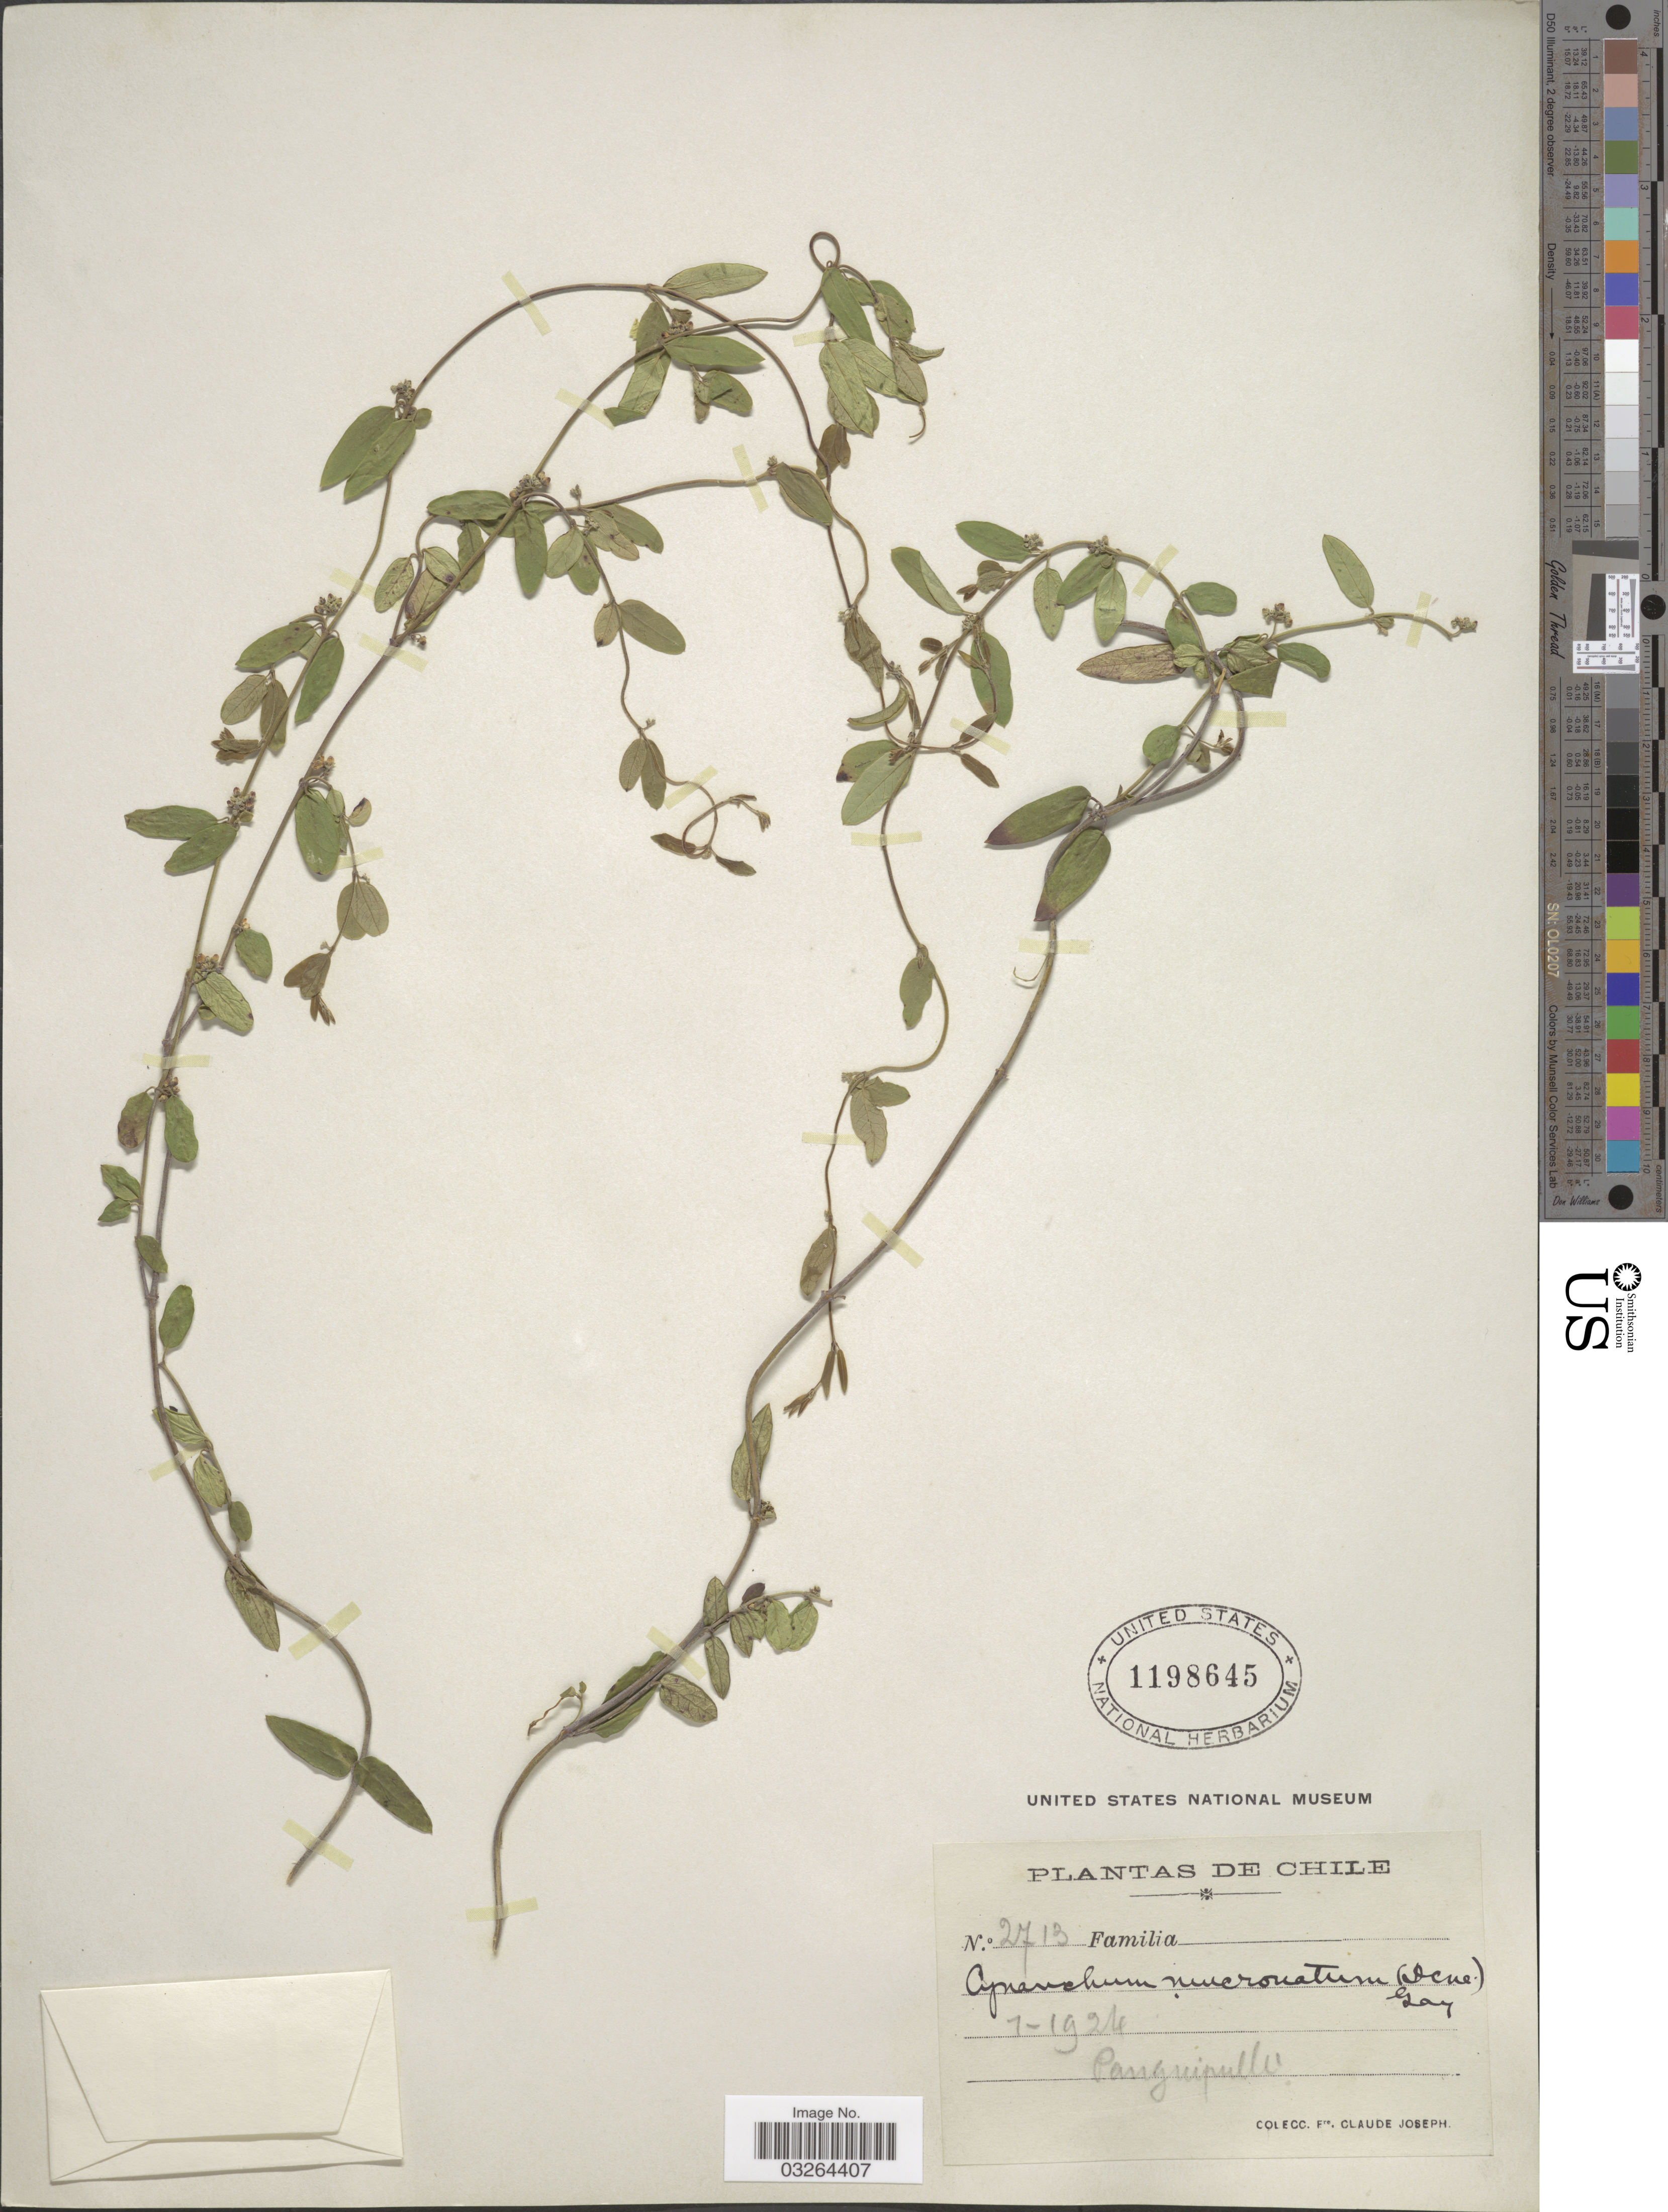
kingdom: Plantae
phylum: Tracheophyta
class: Magnoliopsida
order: Gentianales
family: Apocynaceae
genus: Cynanchum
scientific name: Cynanchum mucronatum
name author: Andrews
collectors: Bro. Claude-Joseph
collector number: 2713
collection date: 1924-07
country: Chile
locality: Panguipulli.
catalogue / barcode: US 1198645